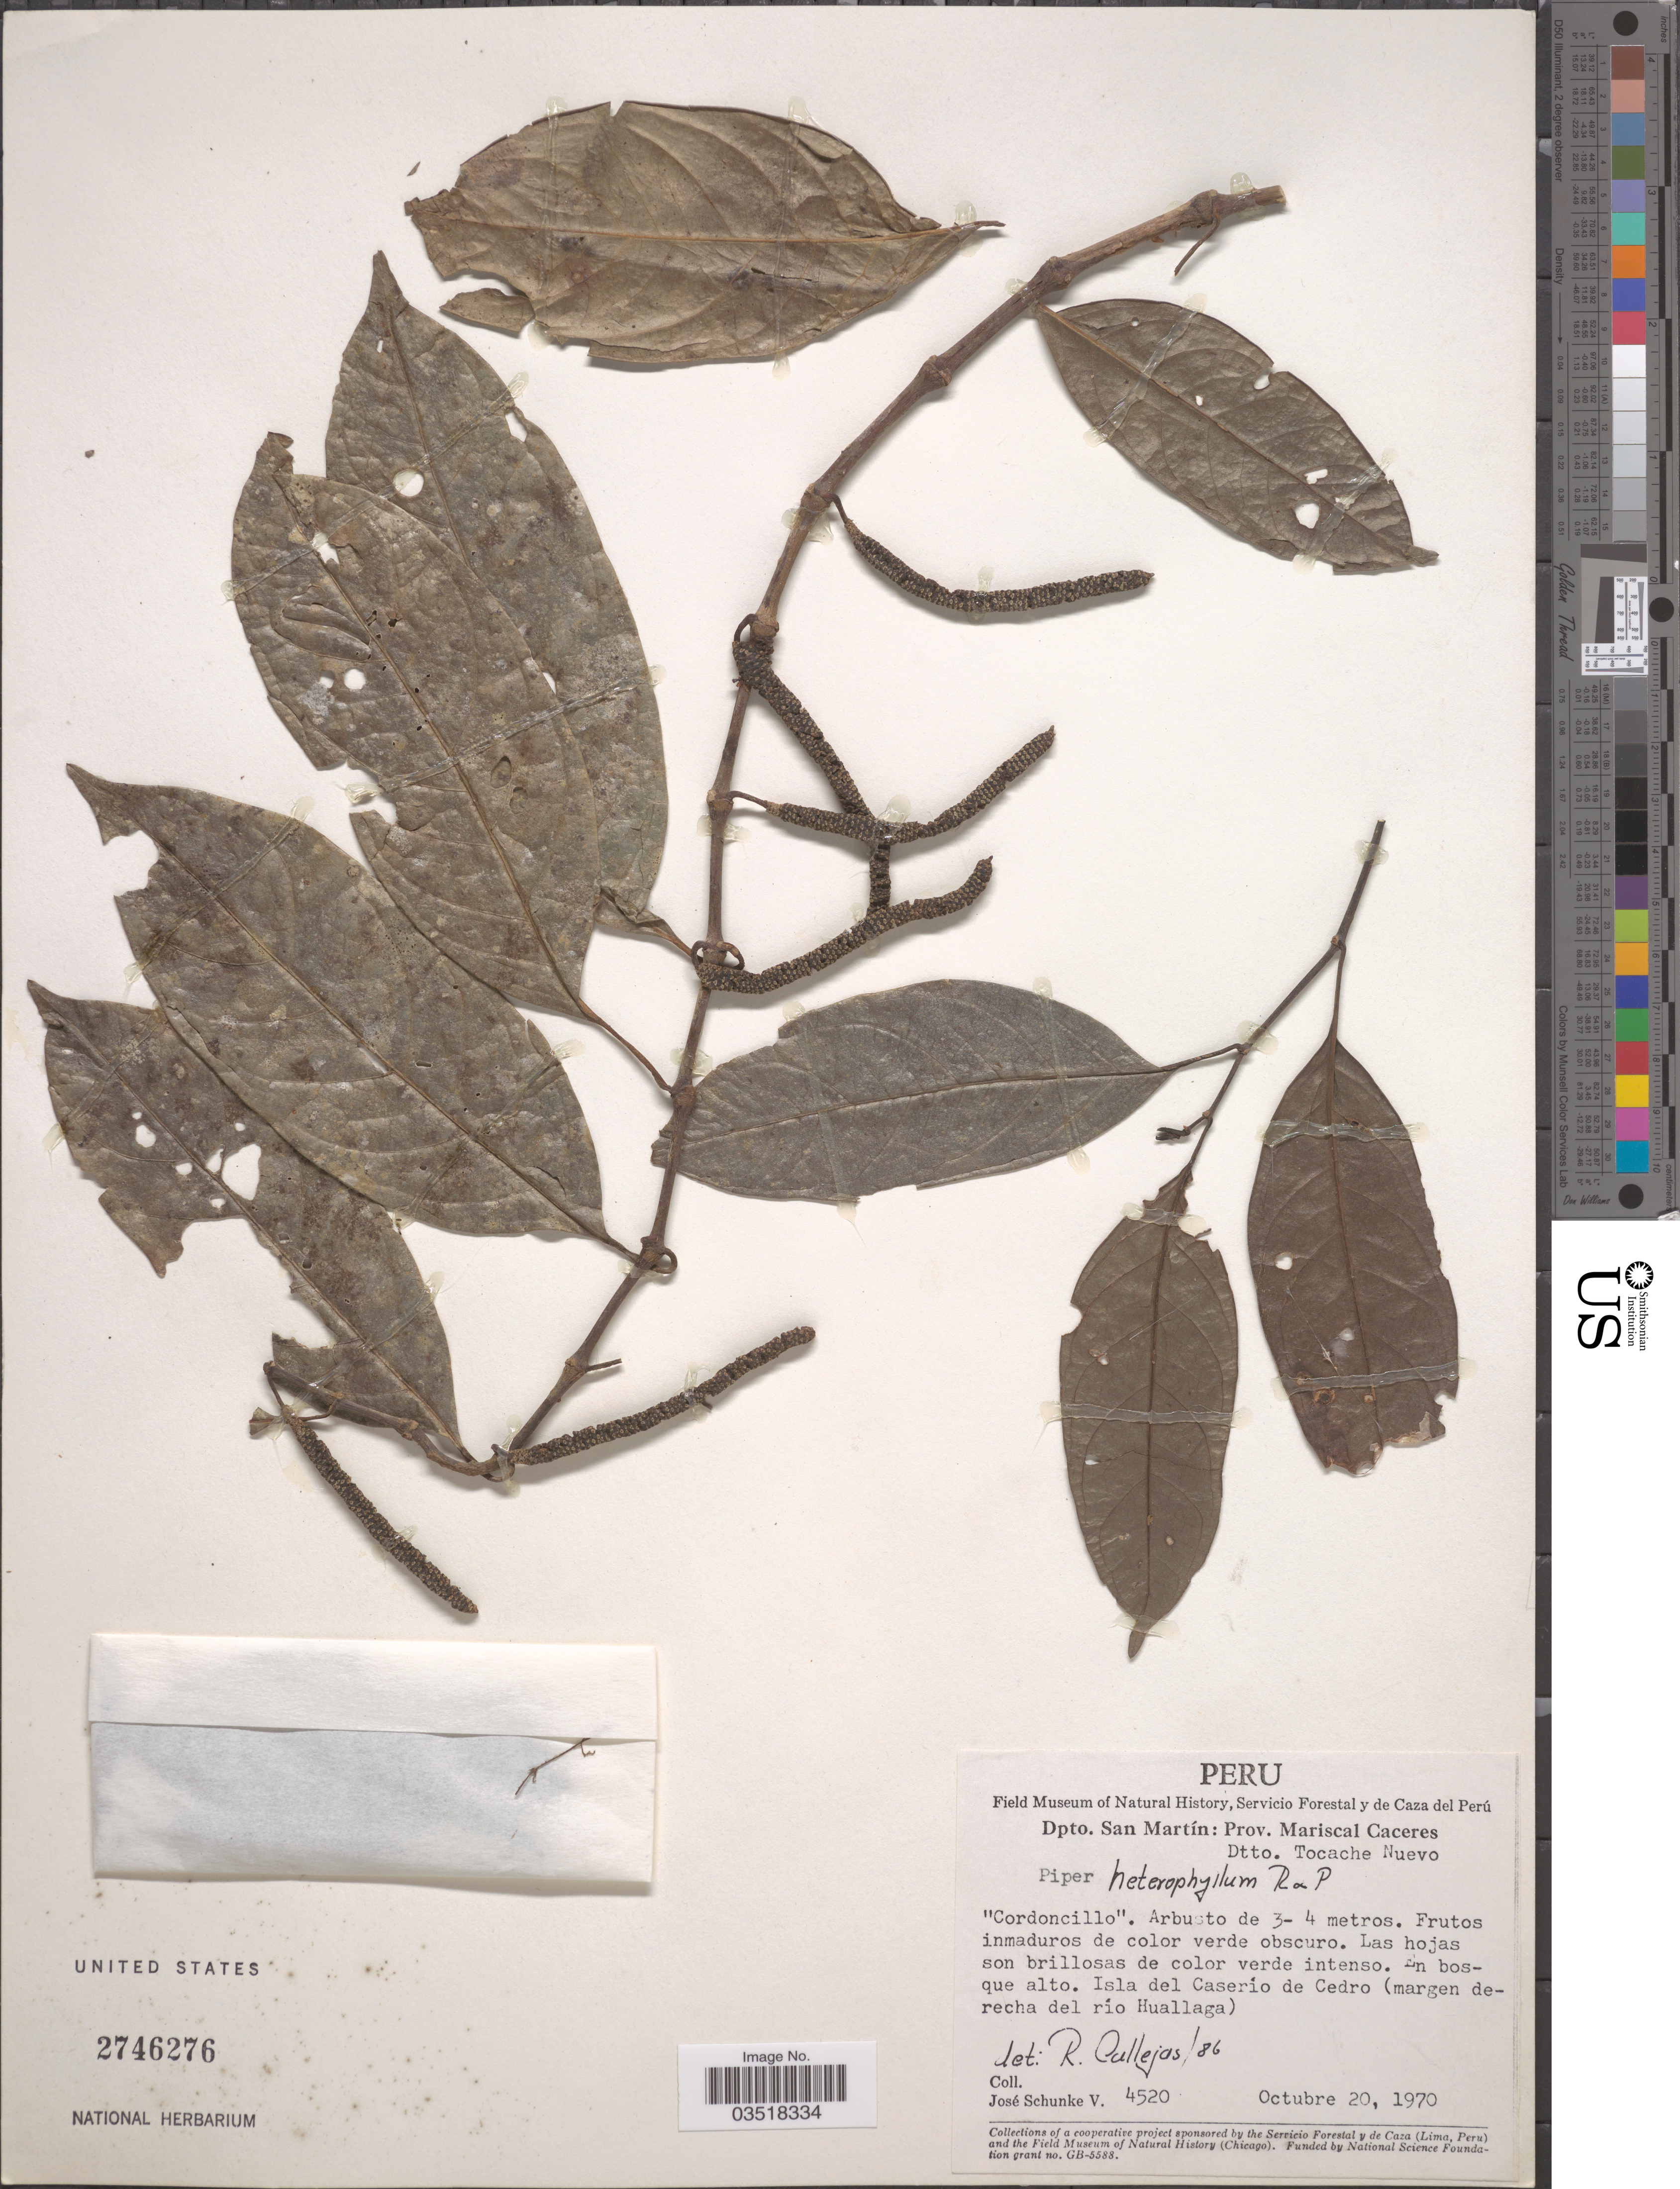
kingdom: Plantae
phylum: Tracheophyta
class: Magnoliopsida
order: Piperales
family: Piperaceae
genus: Piper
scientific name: Piper heterophyllum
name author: Ruiz & Pav.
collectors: J. Schunke Vigo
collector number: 4520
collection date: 1970-10-20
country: Peru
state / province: San Martín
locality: Dpto. San Martín, Prov. Mariscal Caceres. Dtto. Tocache Nuevo. Isla del Caserio de Cedro (margen derecha del río Huallaga).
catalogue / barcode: US 2746276